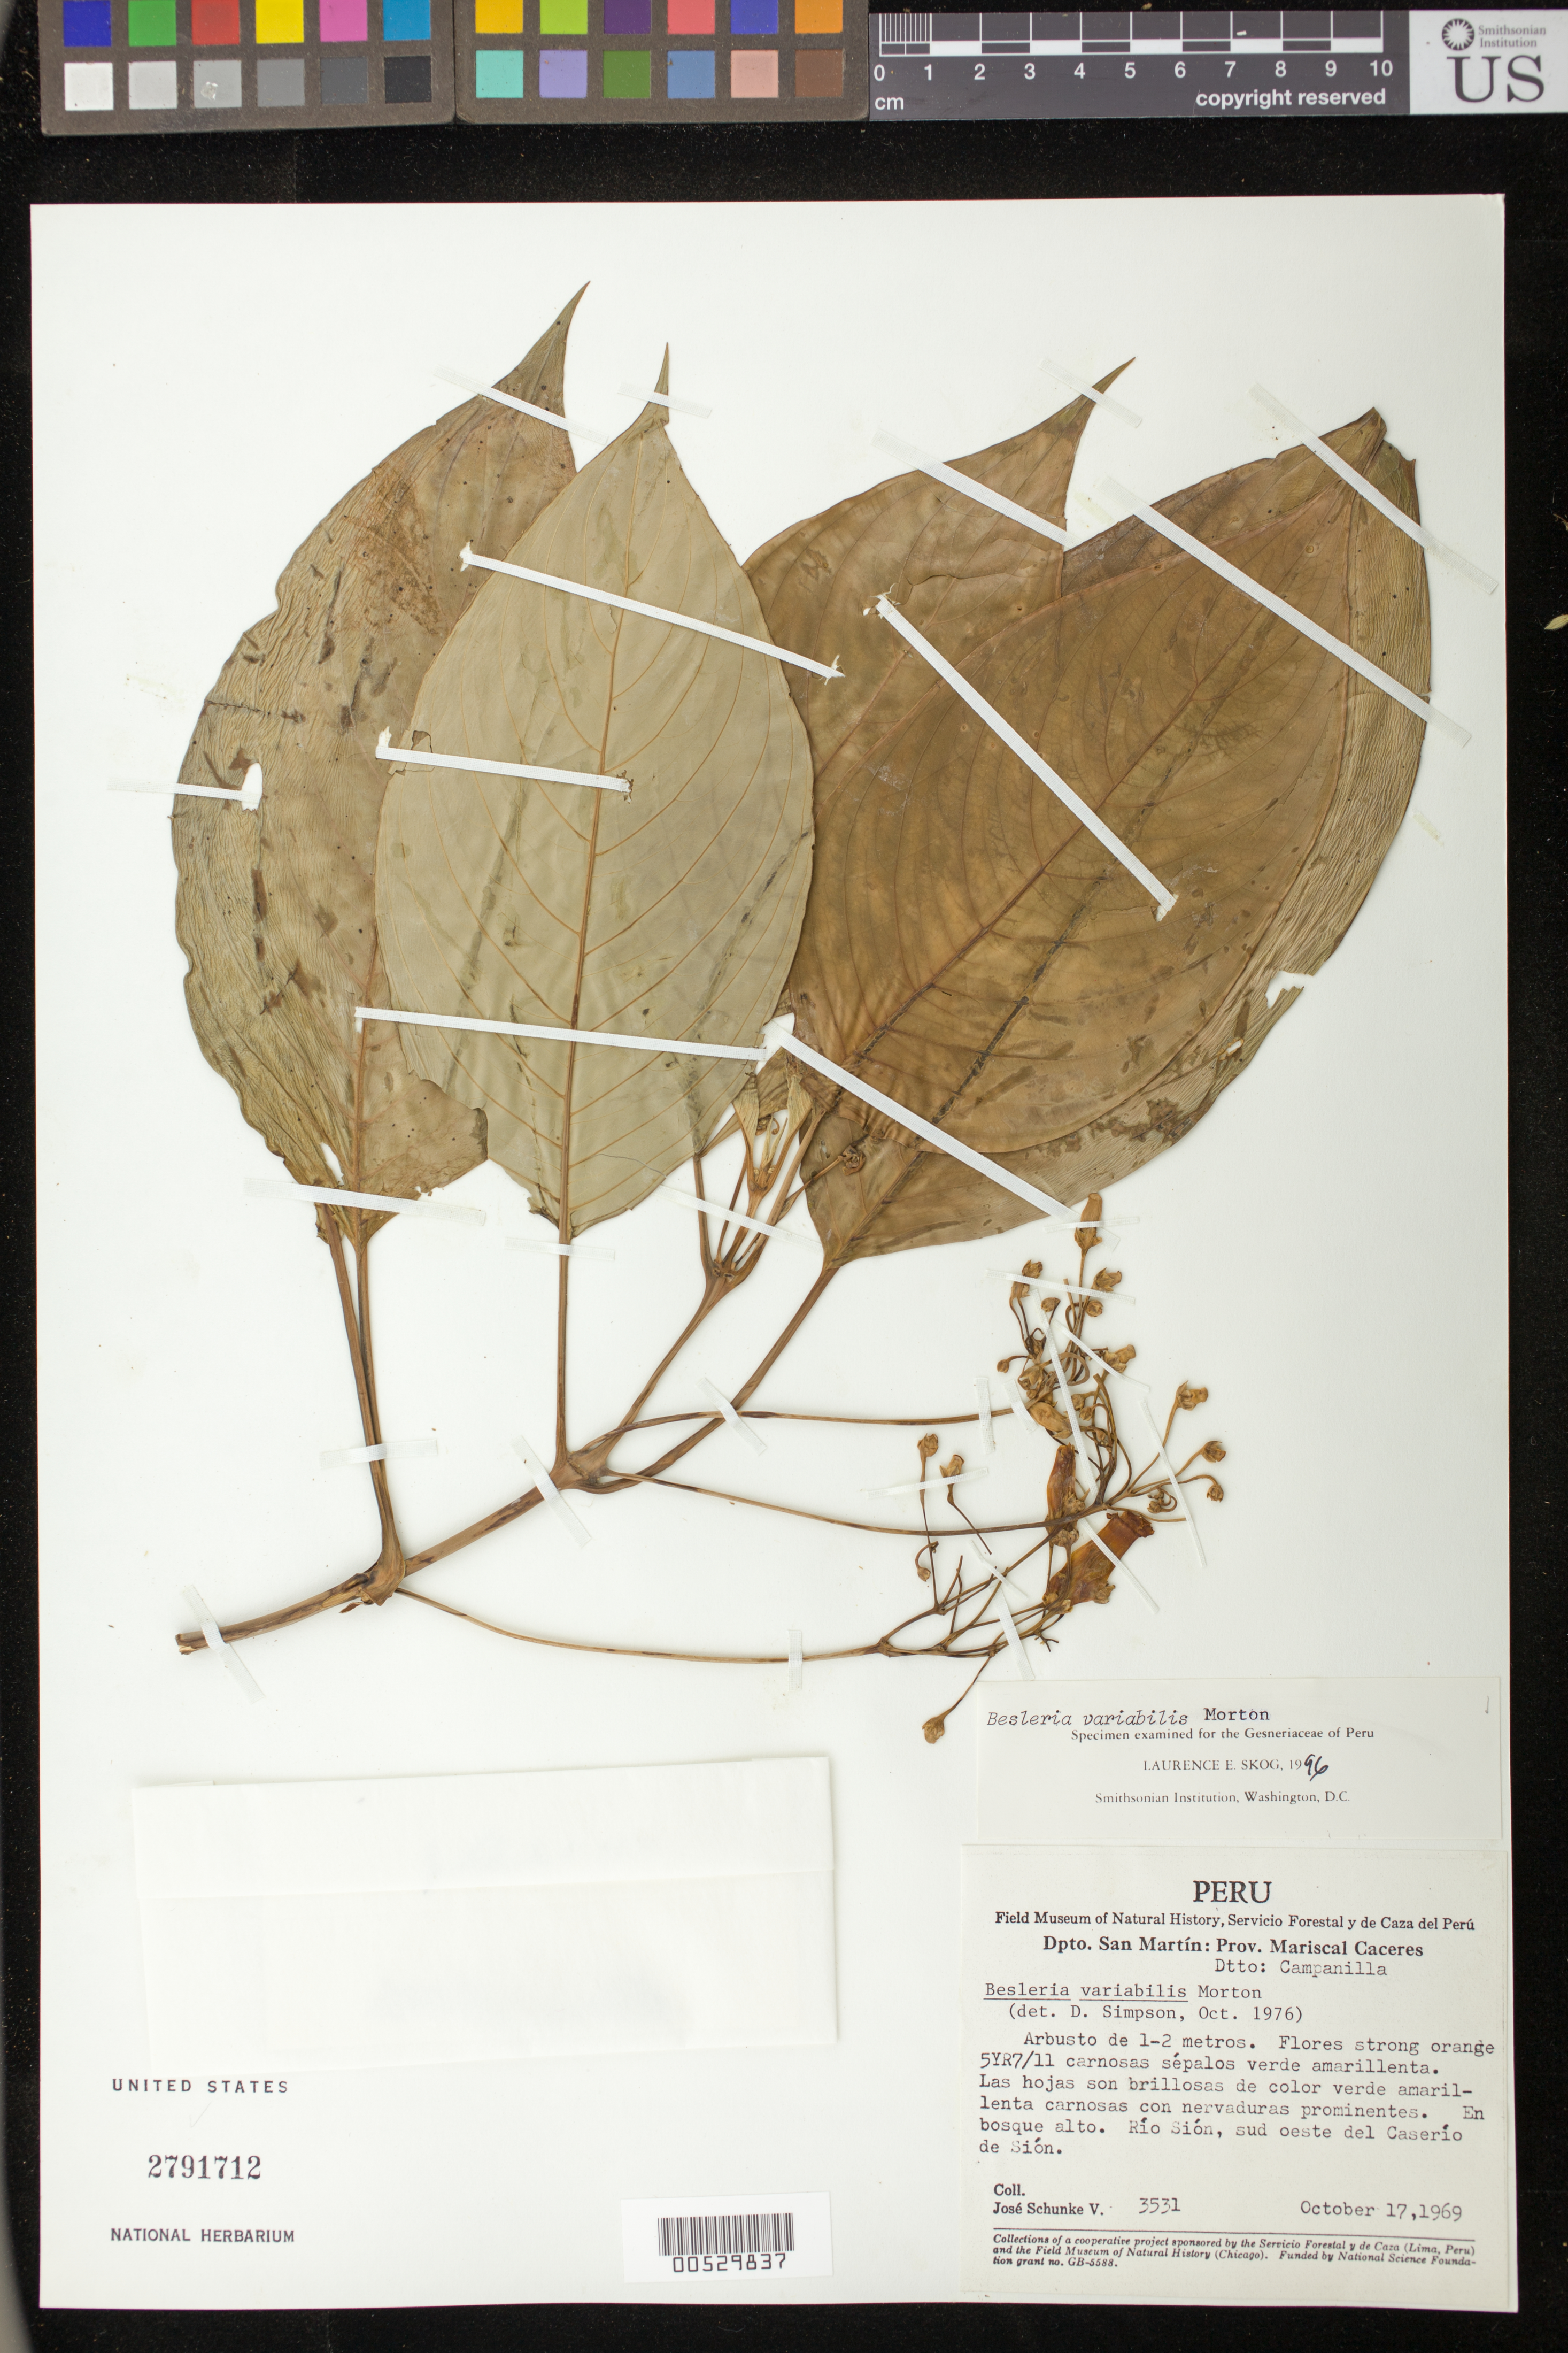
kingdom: Plantae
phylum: Tracheophyta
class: Magnoliopsida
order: Lamiales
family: Gesneriaceae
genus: Besleria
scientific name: Besleria variabilis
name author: C.V. Morton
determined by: Skog, Laurence E.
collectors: J. Schunke Vigo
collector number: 3531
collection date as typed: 17 Oct 1969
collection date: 1969-10-17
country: Peru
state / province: San Martín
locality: Prov. Mariscal Cáceres, dtto. Campanilla; Río Sión, sud oeste del Caserío de Sión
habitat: En bosque alto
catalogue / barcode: US 2791712